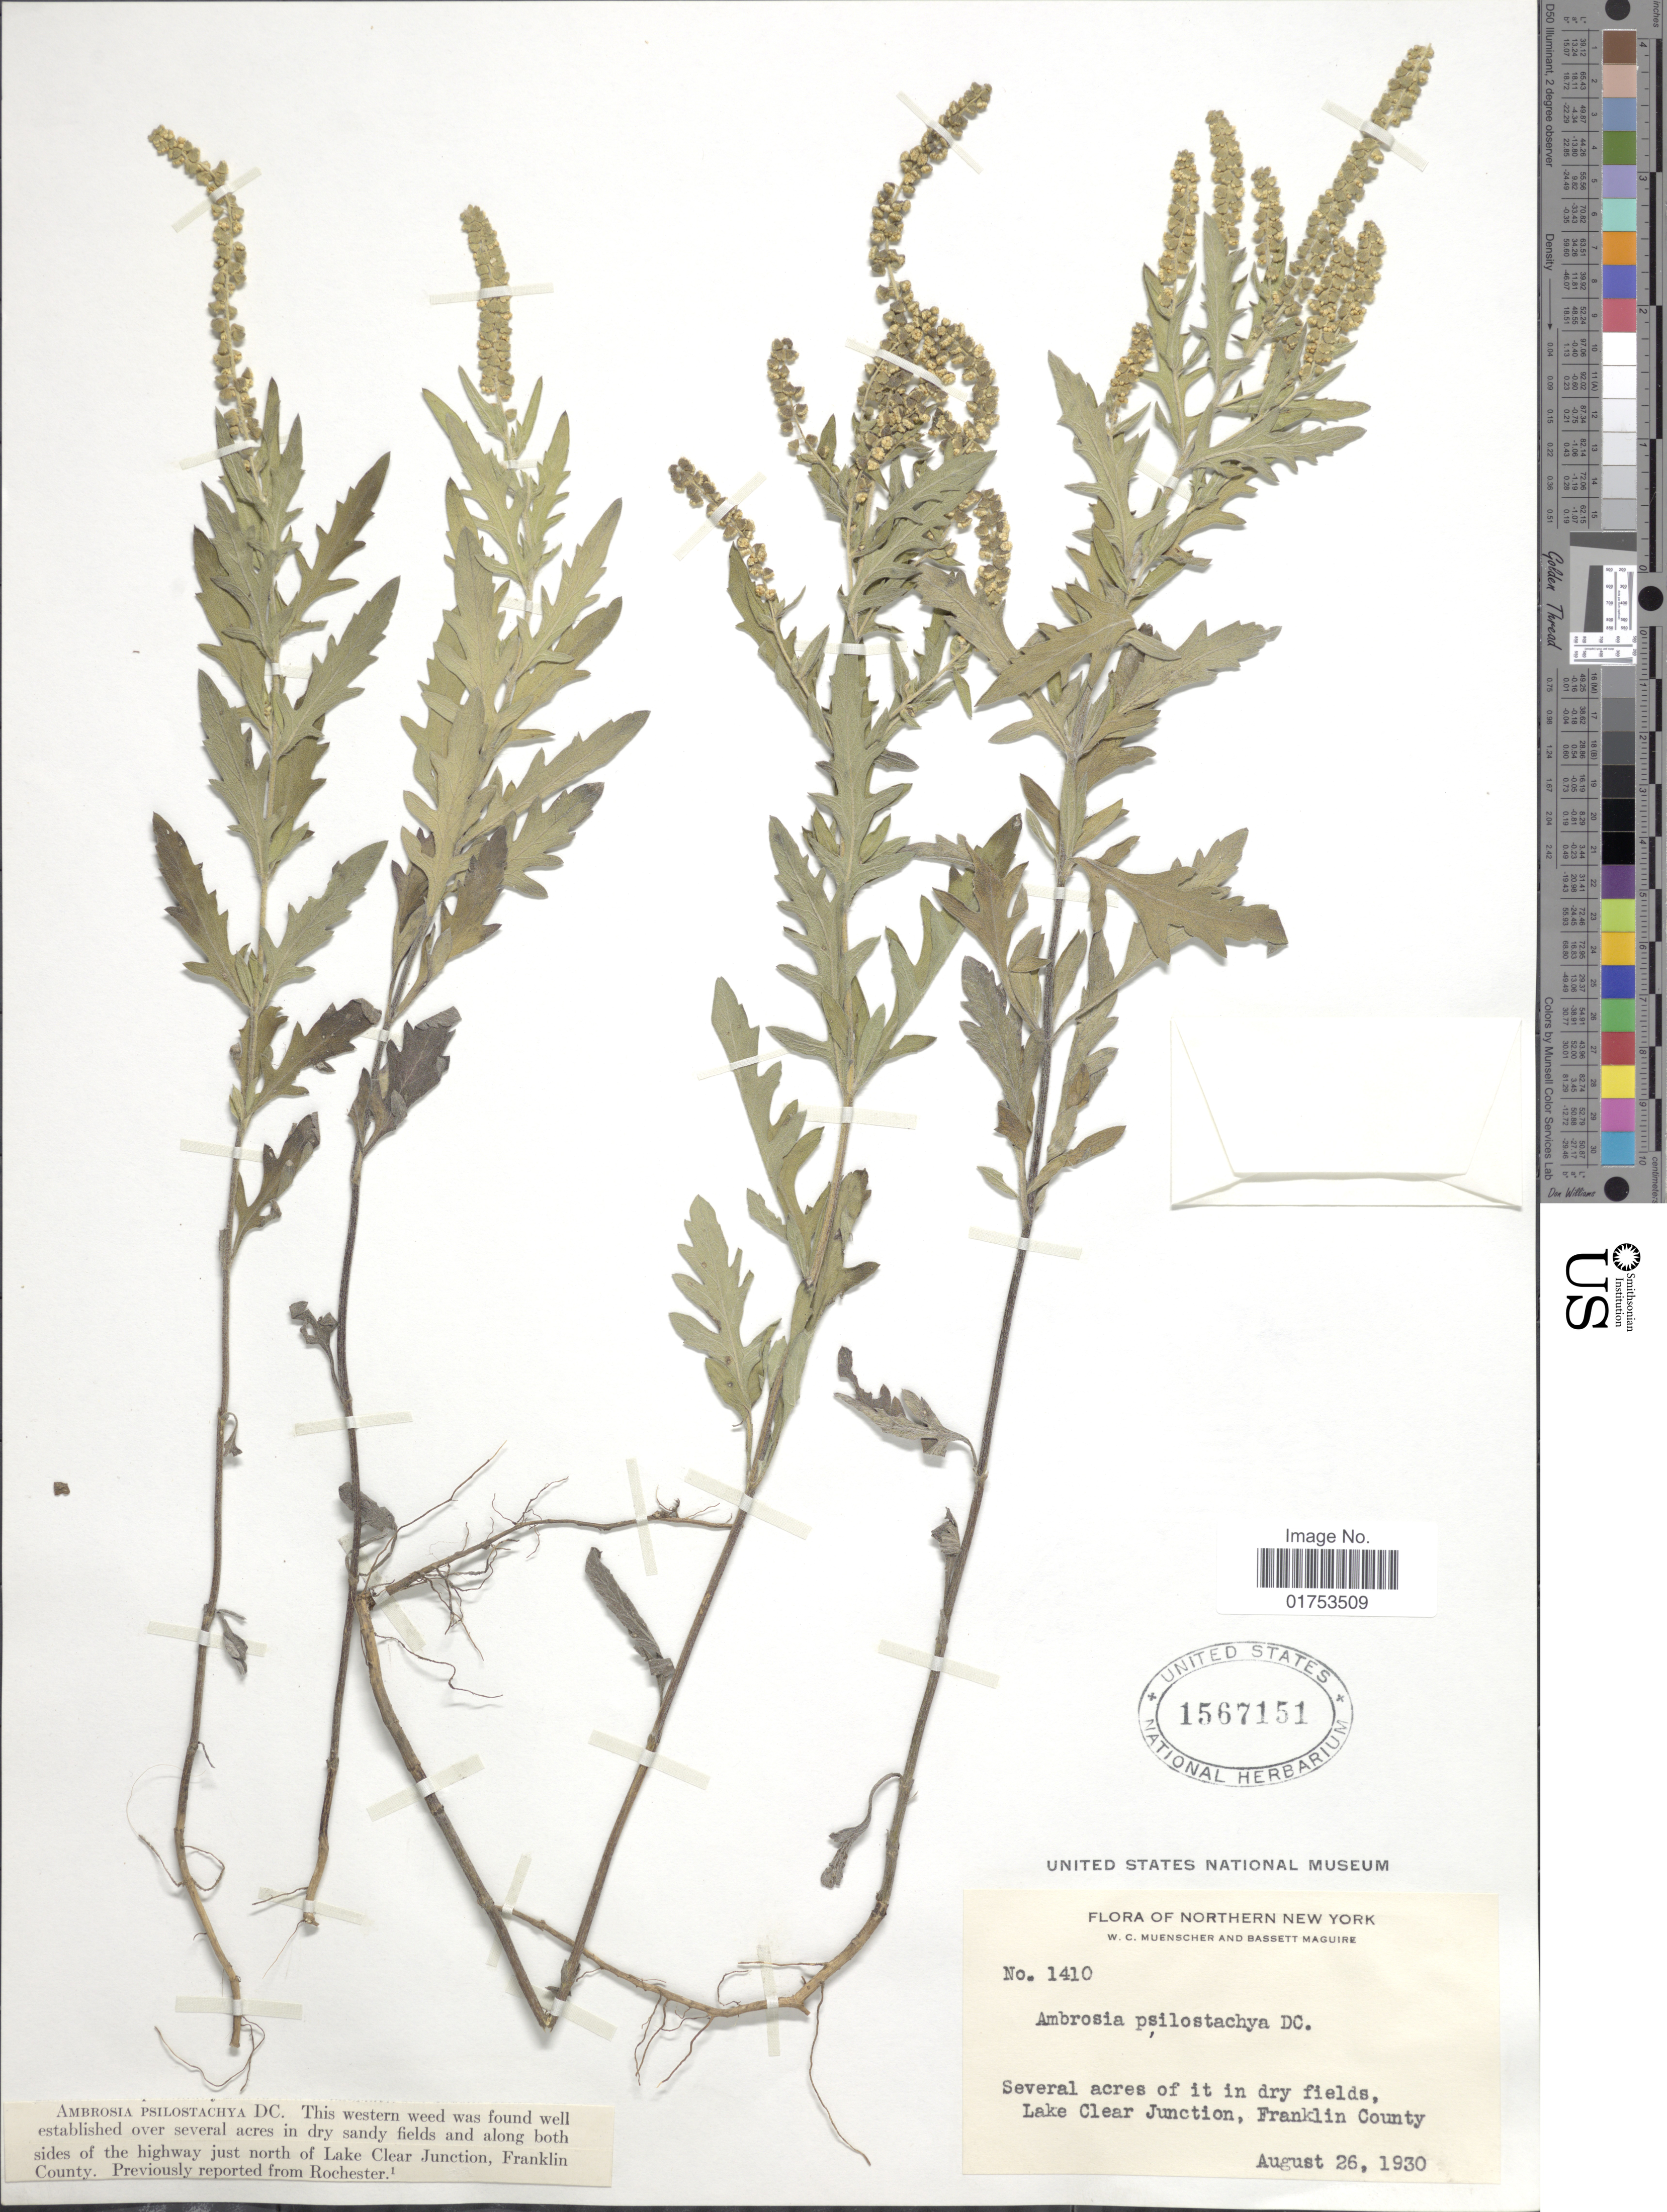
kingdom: Plantae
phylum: Tracheophyta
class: Magnoliopsida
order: Asterales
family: Asteraceae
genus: Ambrosia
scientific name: Ambrosia psilostachya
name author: DC.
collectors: W. Muenscher & B. Maguire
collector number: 1410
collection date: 1930-08-26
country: United States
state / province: New York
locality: Northern New York, Lake Clear Junction, Franklin County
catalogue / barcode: US 1567151